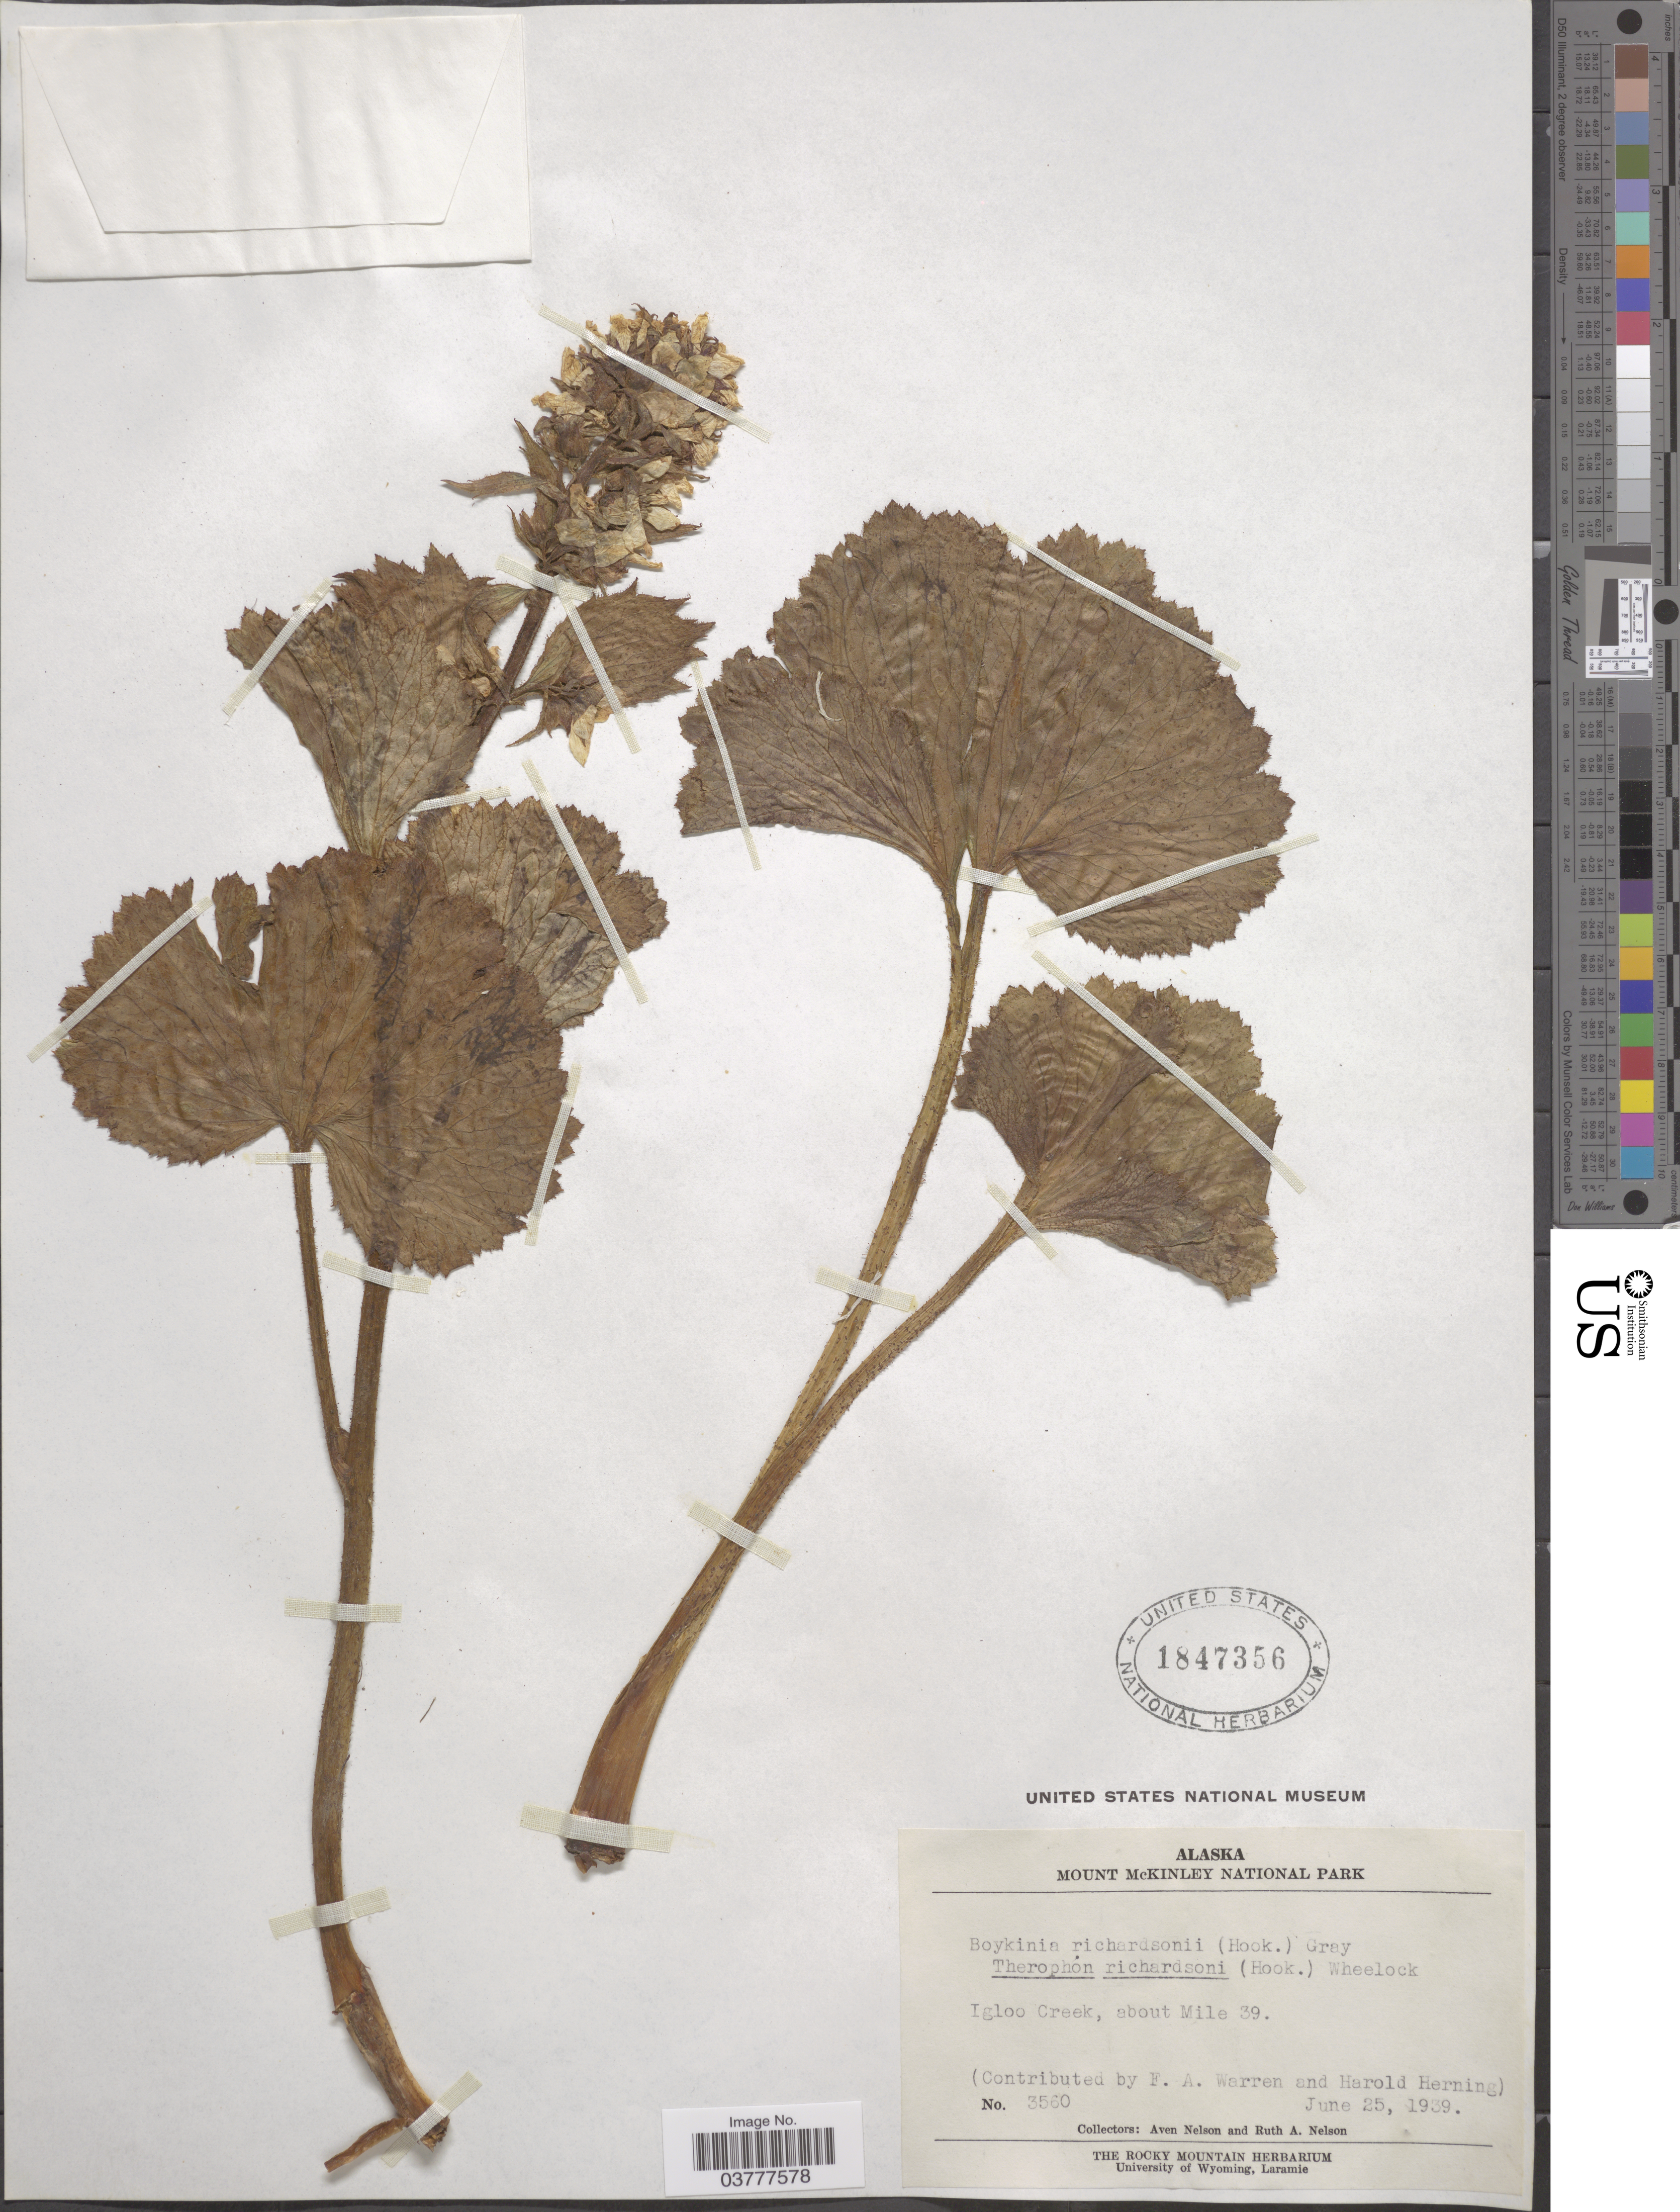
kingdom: Plantae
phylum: Tracheophyta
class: Magnoliopsida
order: Saxifragales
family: Saxifragaceae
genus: Boykinia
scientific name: Boykinia richardsonii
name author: (Hook.) A. Gray ex B.D. Jacks.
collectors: A. Nelson & R. A. Nelson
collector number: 3560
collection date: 1939-06-25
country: United States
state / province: Alaska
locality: Mount McKinley National Park. Igloo Creek, about Mile 39.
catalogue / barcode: US 1847356